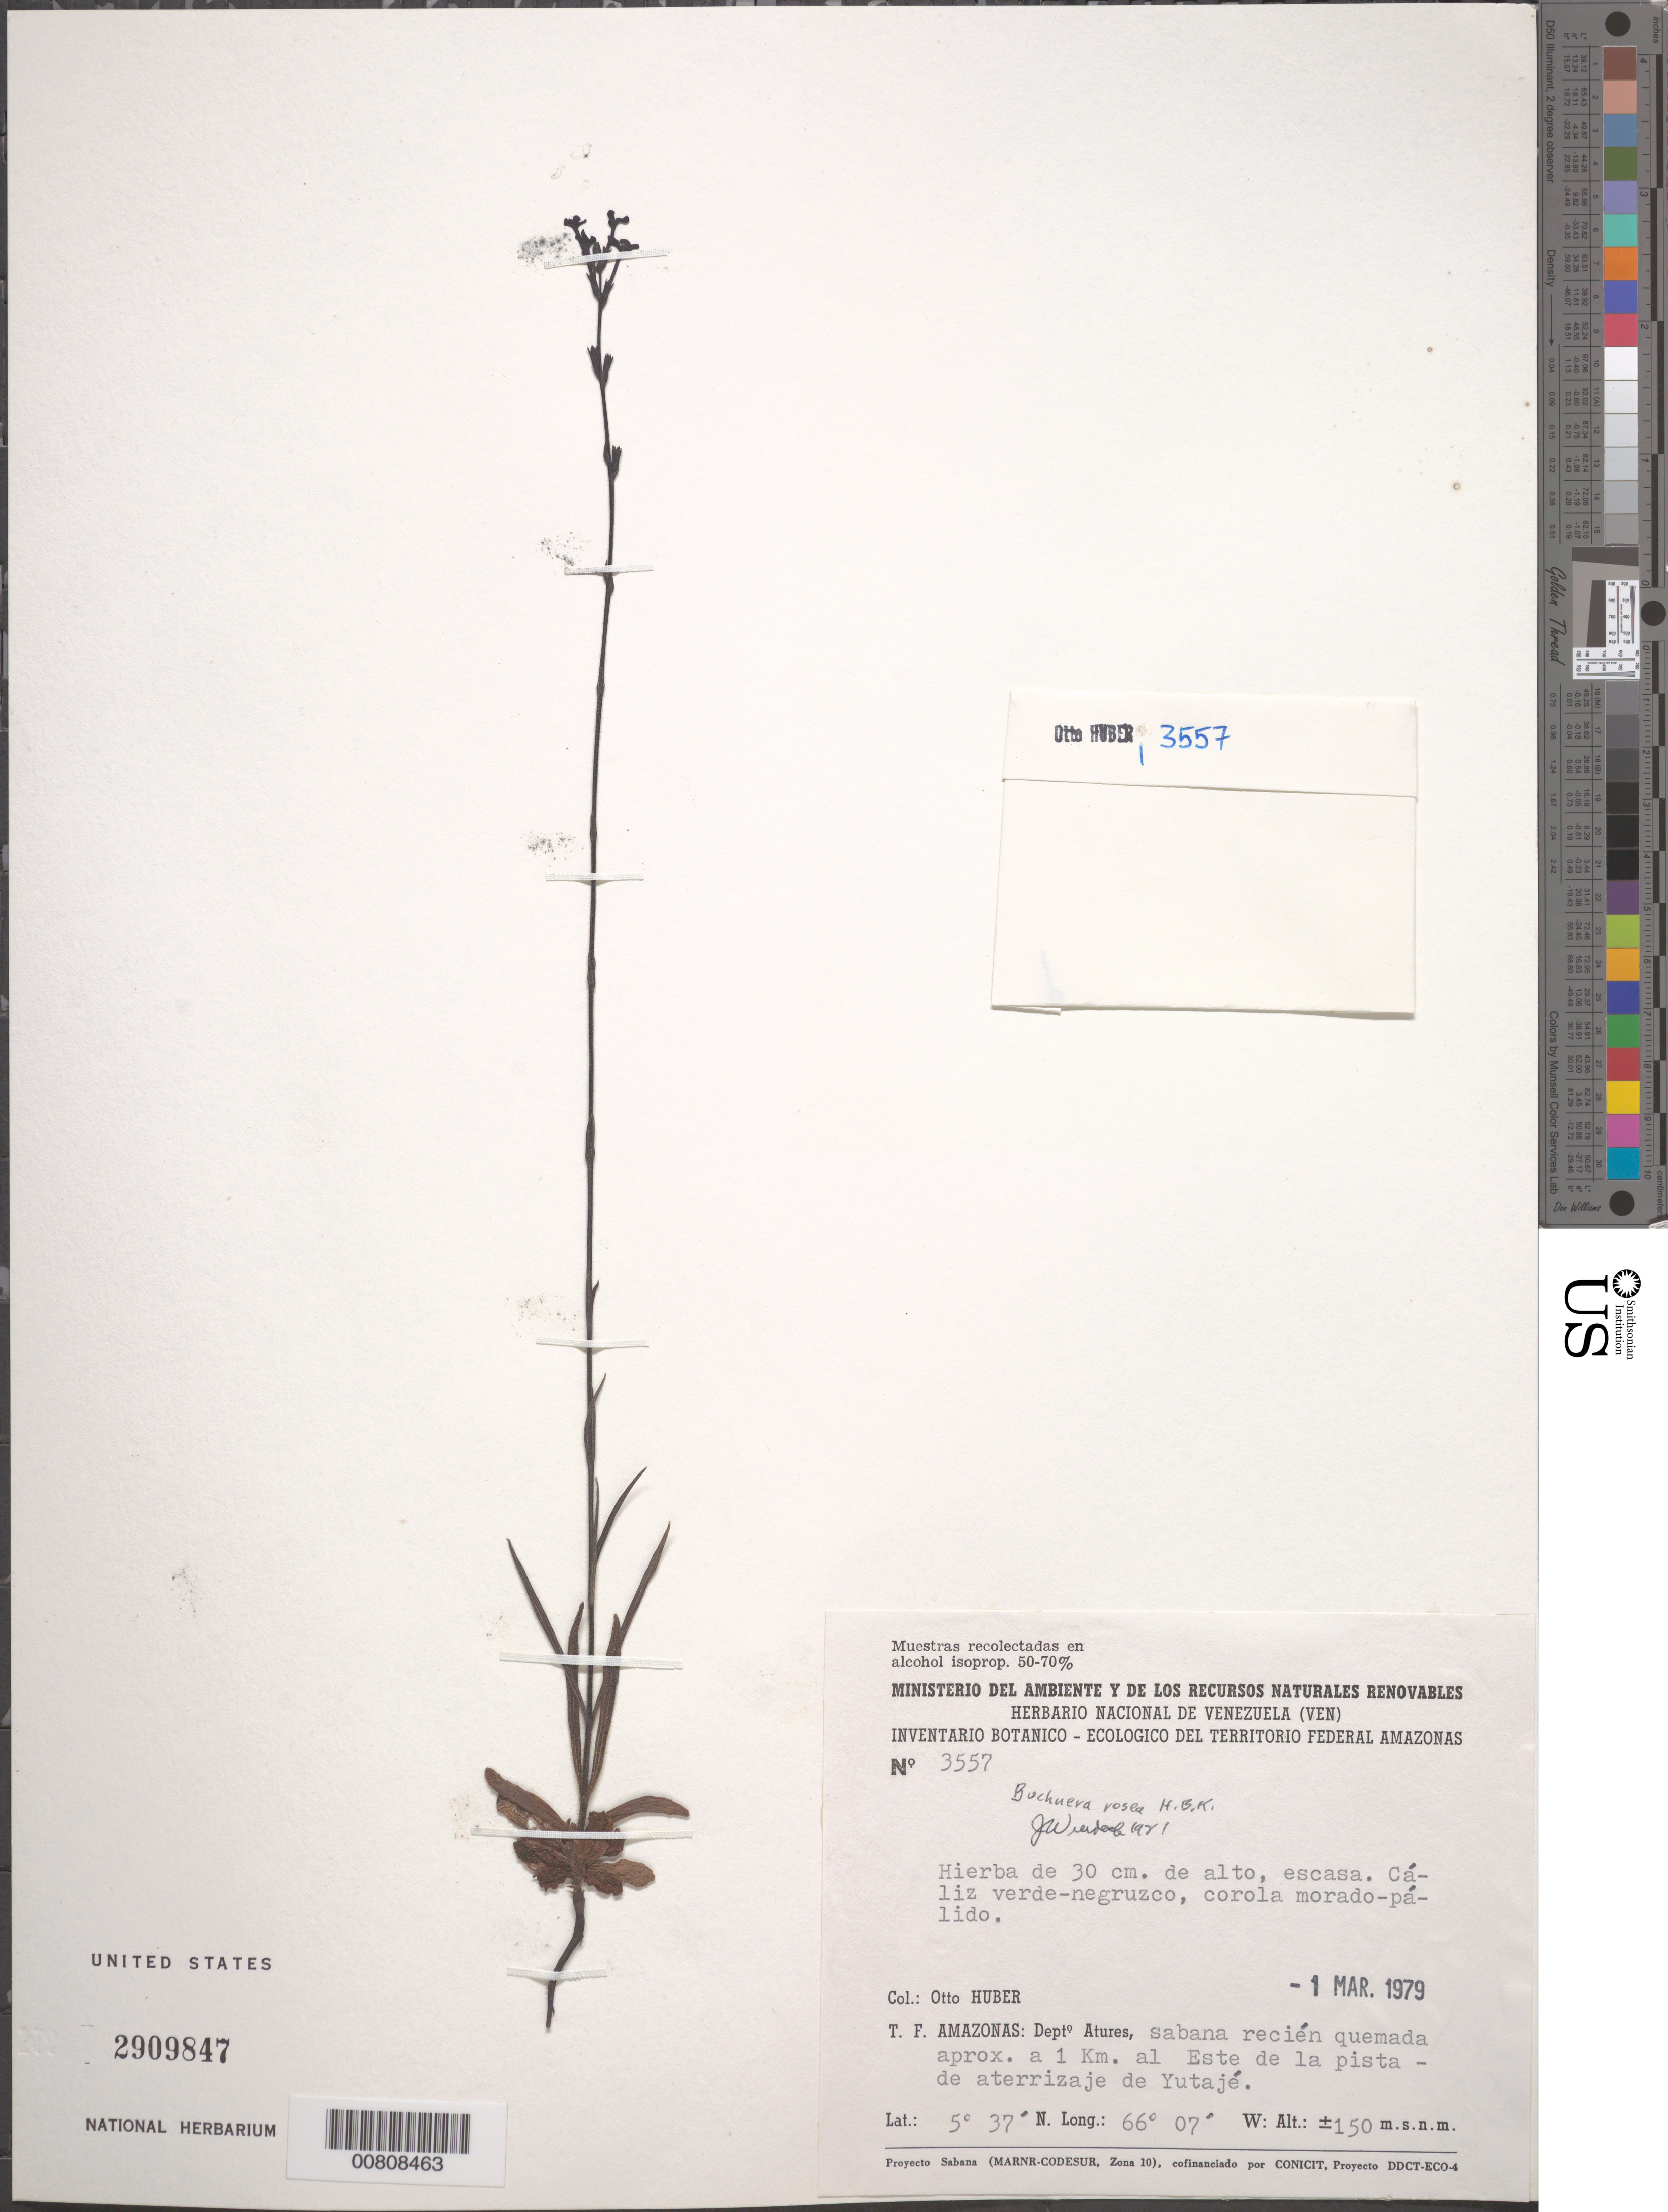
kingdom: Plantae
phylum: Tracheophyta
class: Magnoliopsida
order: Lamiales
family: Orobanchaceae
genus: Buchnera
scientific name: Buchnera rosea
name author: Kunth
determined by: Wurdack, John J., (US), US (UNITED STATES)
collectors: O. Huber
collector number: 3557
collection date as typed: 1-Mar-79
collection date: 1979-03-01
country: Venezuela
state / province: Amazonas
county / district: Atures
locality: Yutajé, aprox. 1 km al Este de la pista de aterreizaje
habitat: Sabana recién quemada.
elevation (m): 150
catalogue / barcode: US 2909847